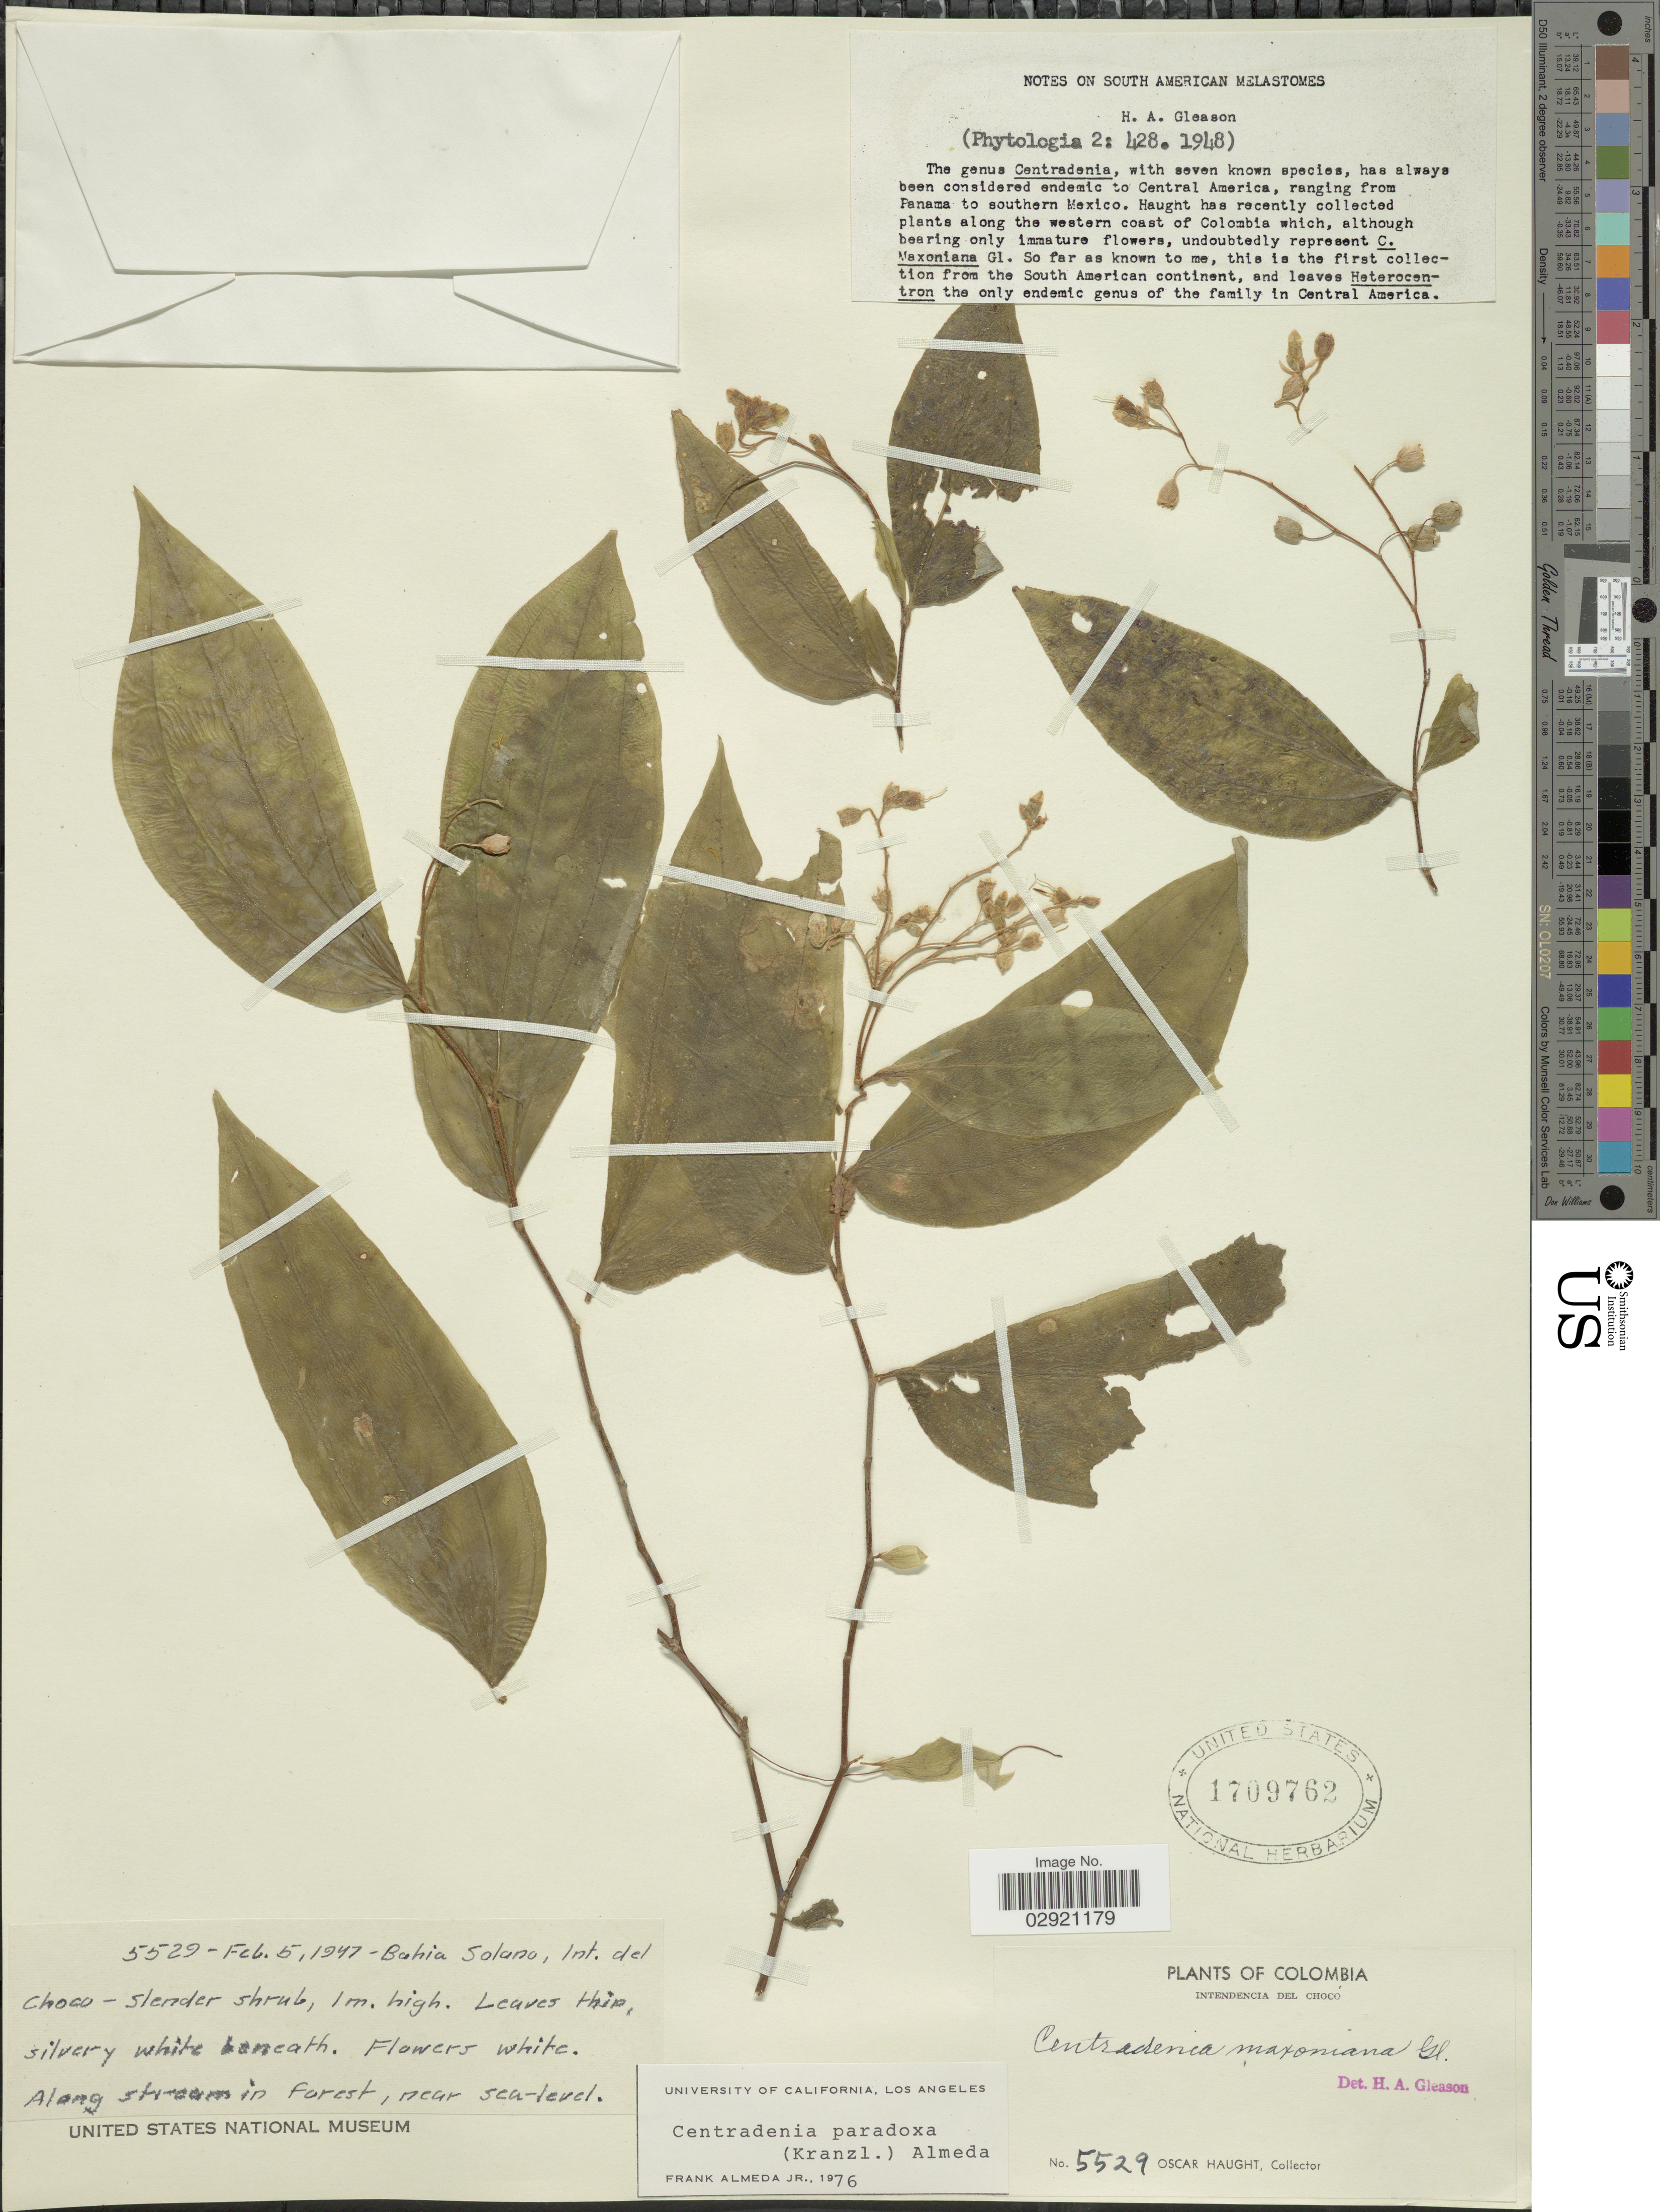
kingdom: Plantae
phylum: Tracheophyta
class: Magnoliopsida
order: Myrtales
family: Melastomataceae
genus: Centradenia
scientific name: Centradenia paradoxa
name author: (Kraenzl.) Almeda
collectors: O. L. Haught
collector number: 5529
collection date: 1947-02-05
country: Colombia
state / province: Chocó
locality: Intendencia del Chocó. Bahia Solano.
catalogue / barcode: US 1709762